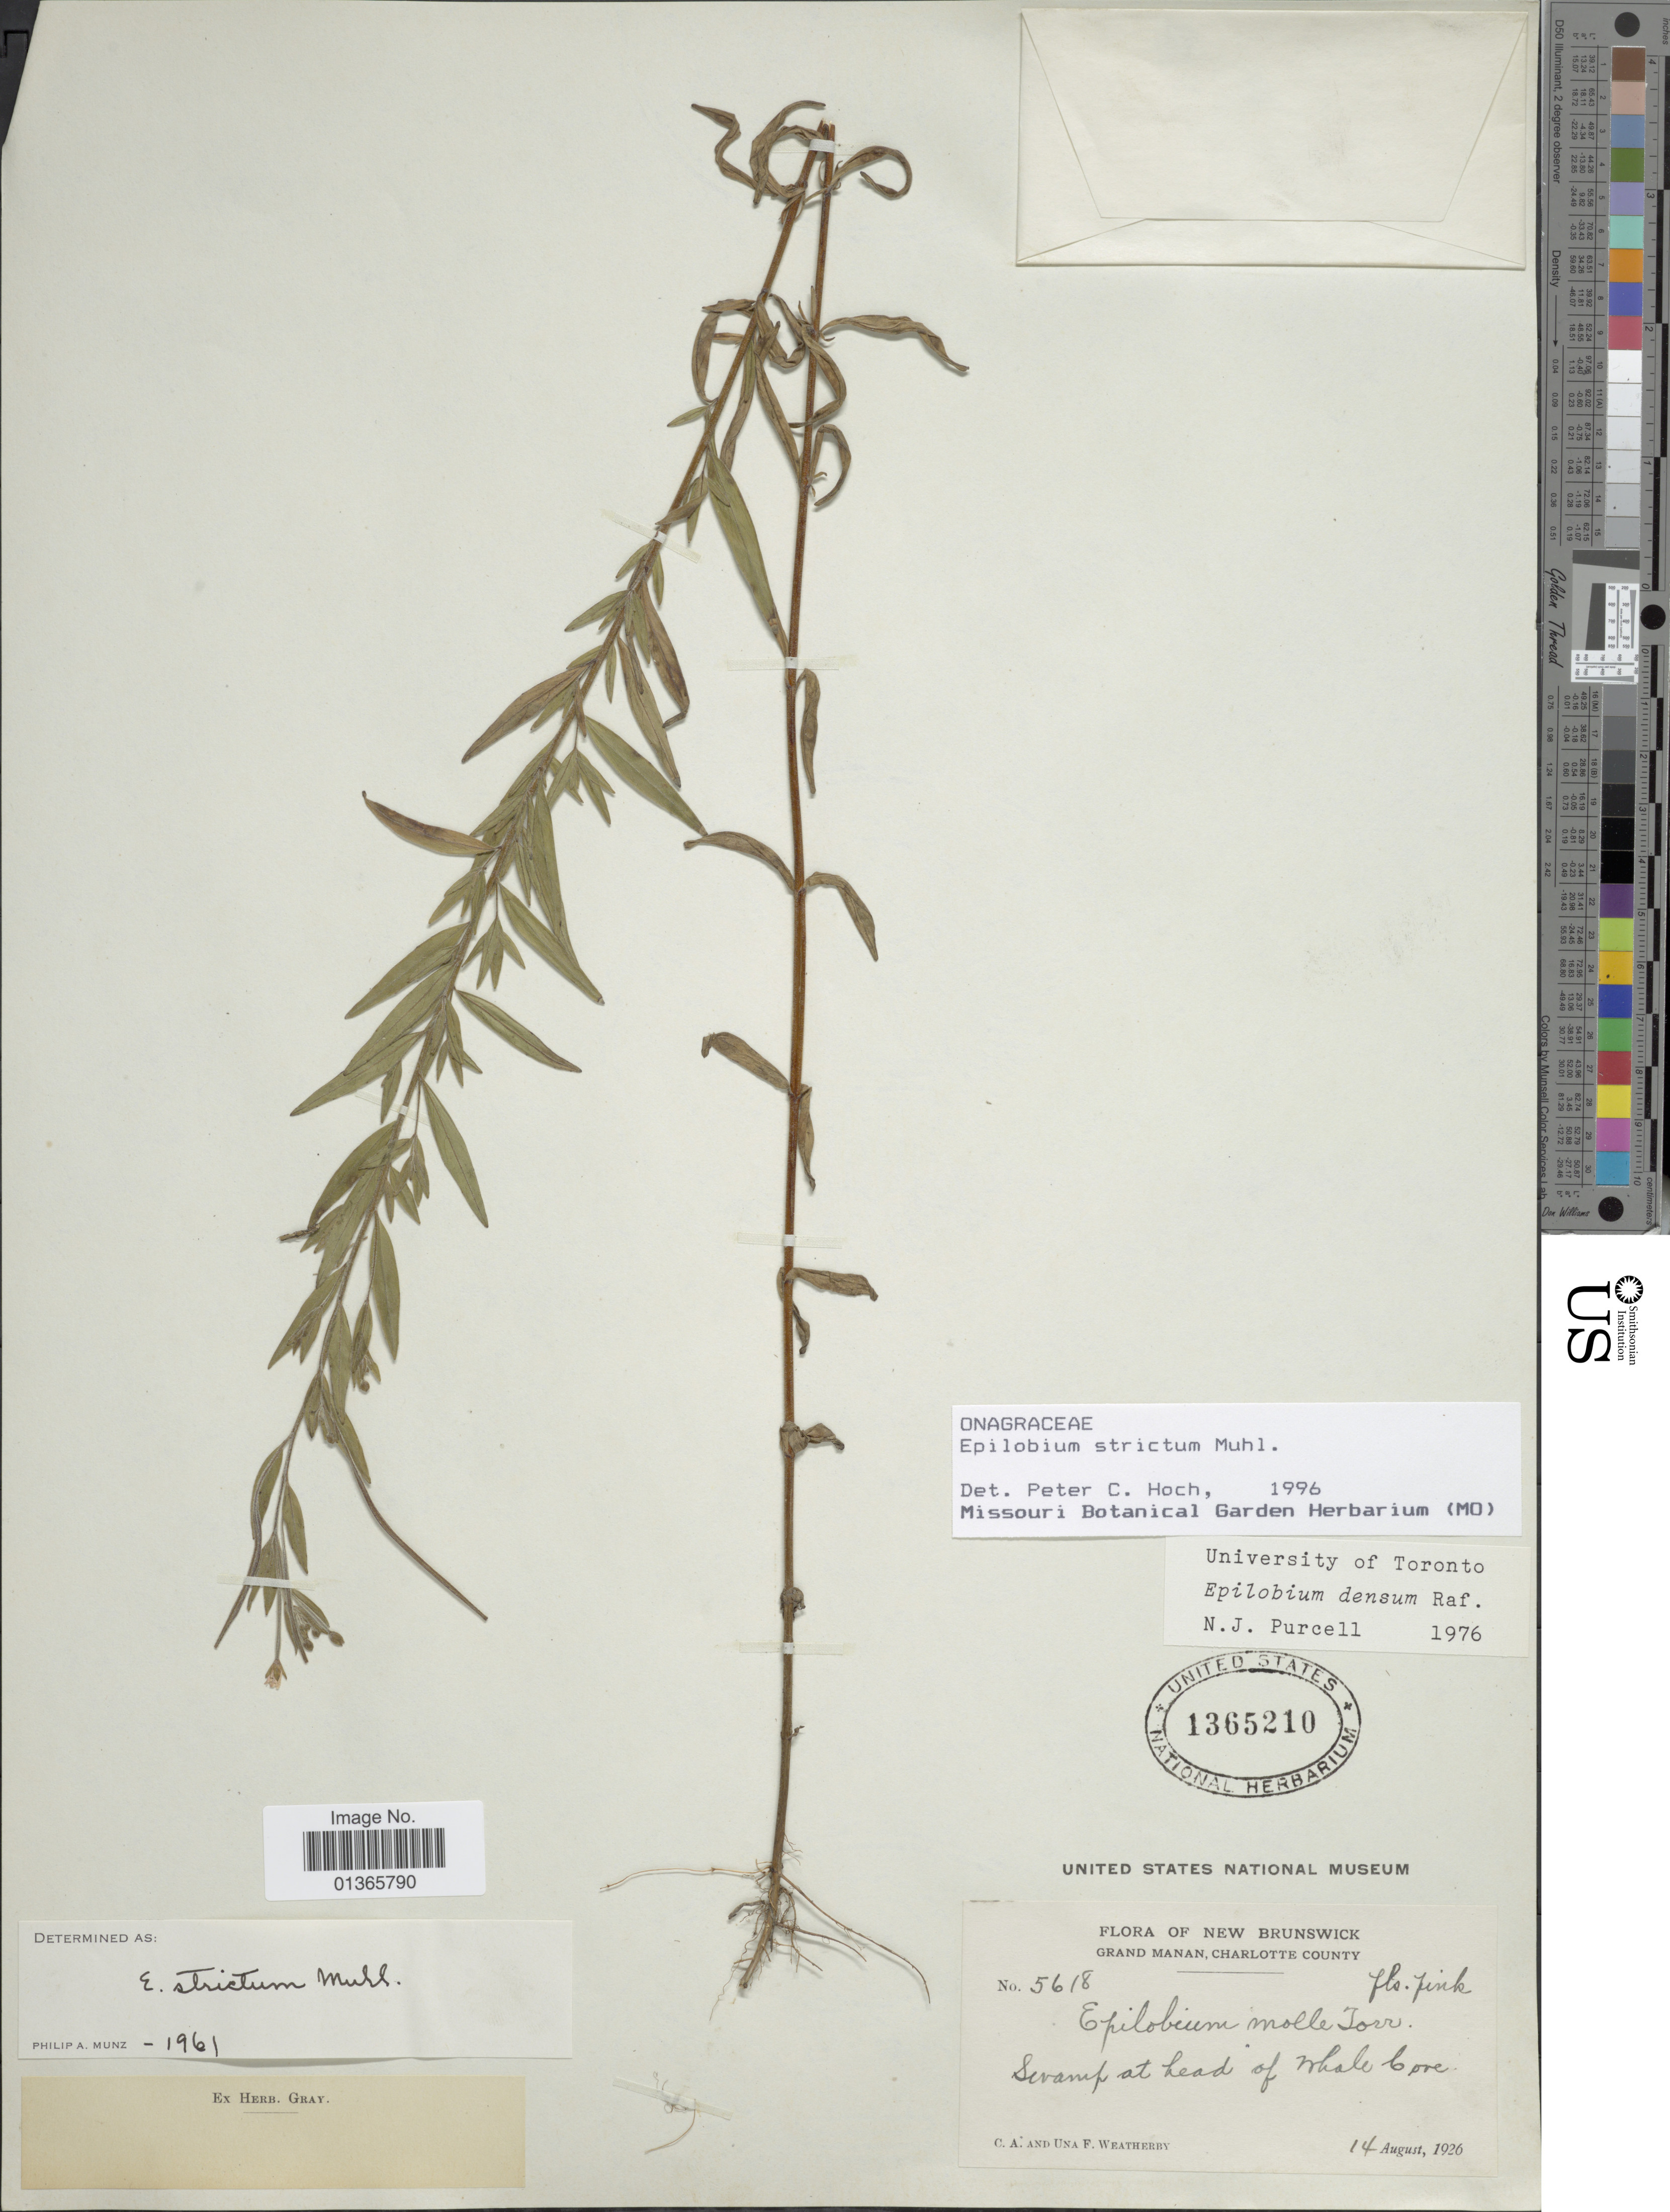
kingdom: Plantae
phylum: Tracheophyta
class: Magnoliopsida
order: Myrtales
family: Onagraceae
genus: Epilobium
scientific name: Epilobium strictum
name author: Muhl.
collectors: C. A. Weatherby & U. Weatherby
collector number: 5618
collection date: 1926-08-14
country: Canada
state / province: New Brunswick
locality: Grand Manan, Charlotte County. Swamp at head of Whale Cove.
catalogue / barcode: US 1365210